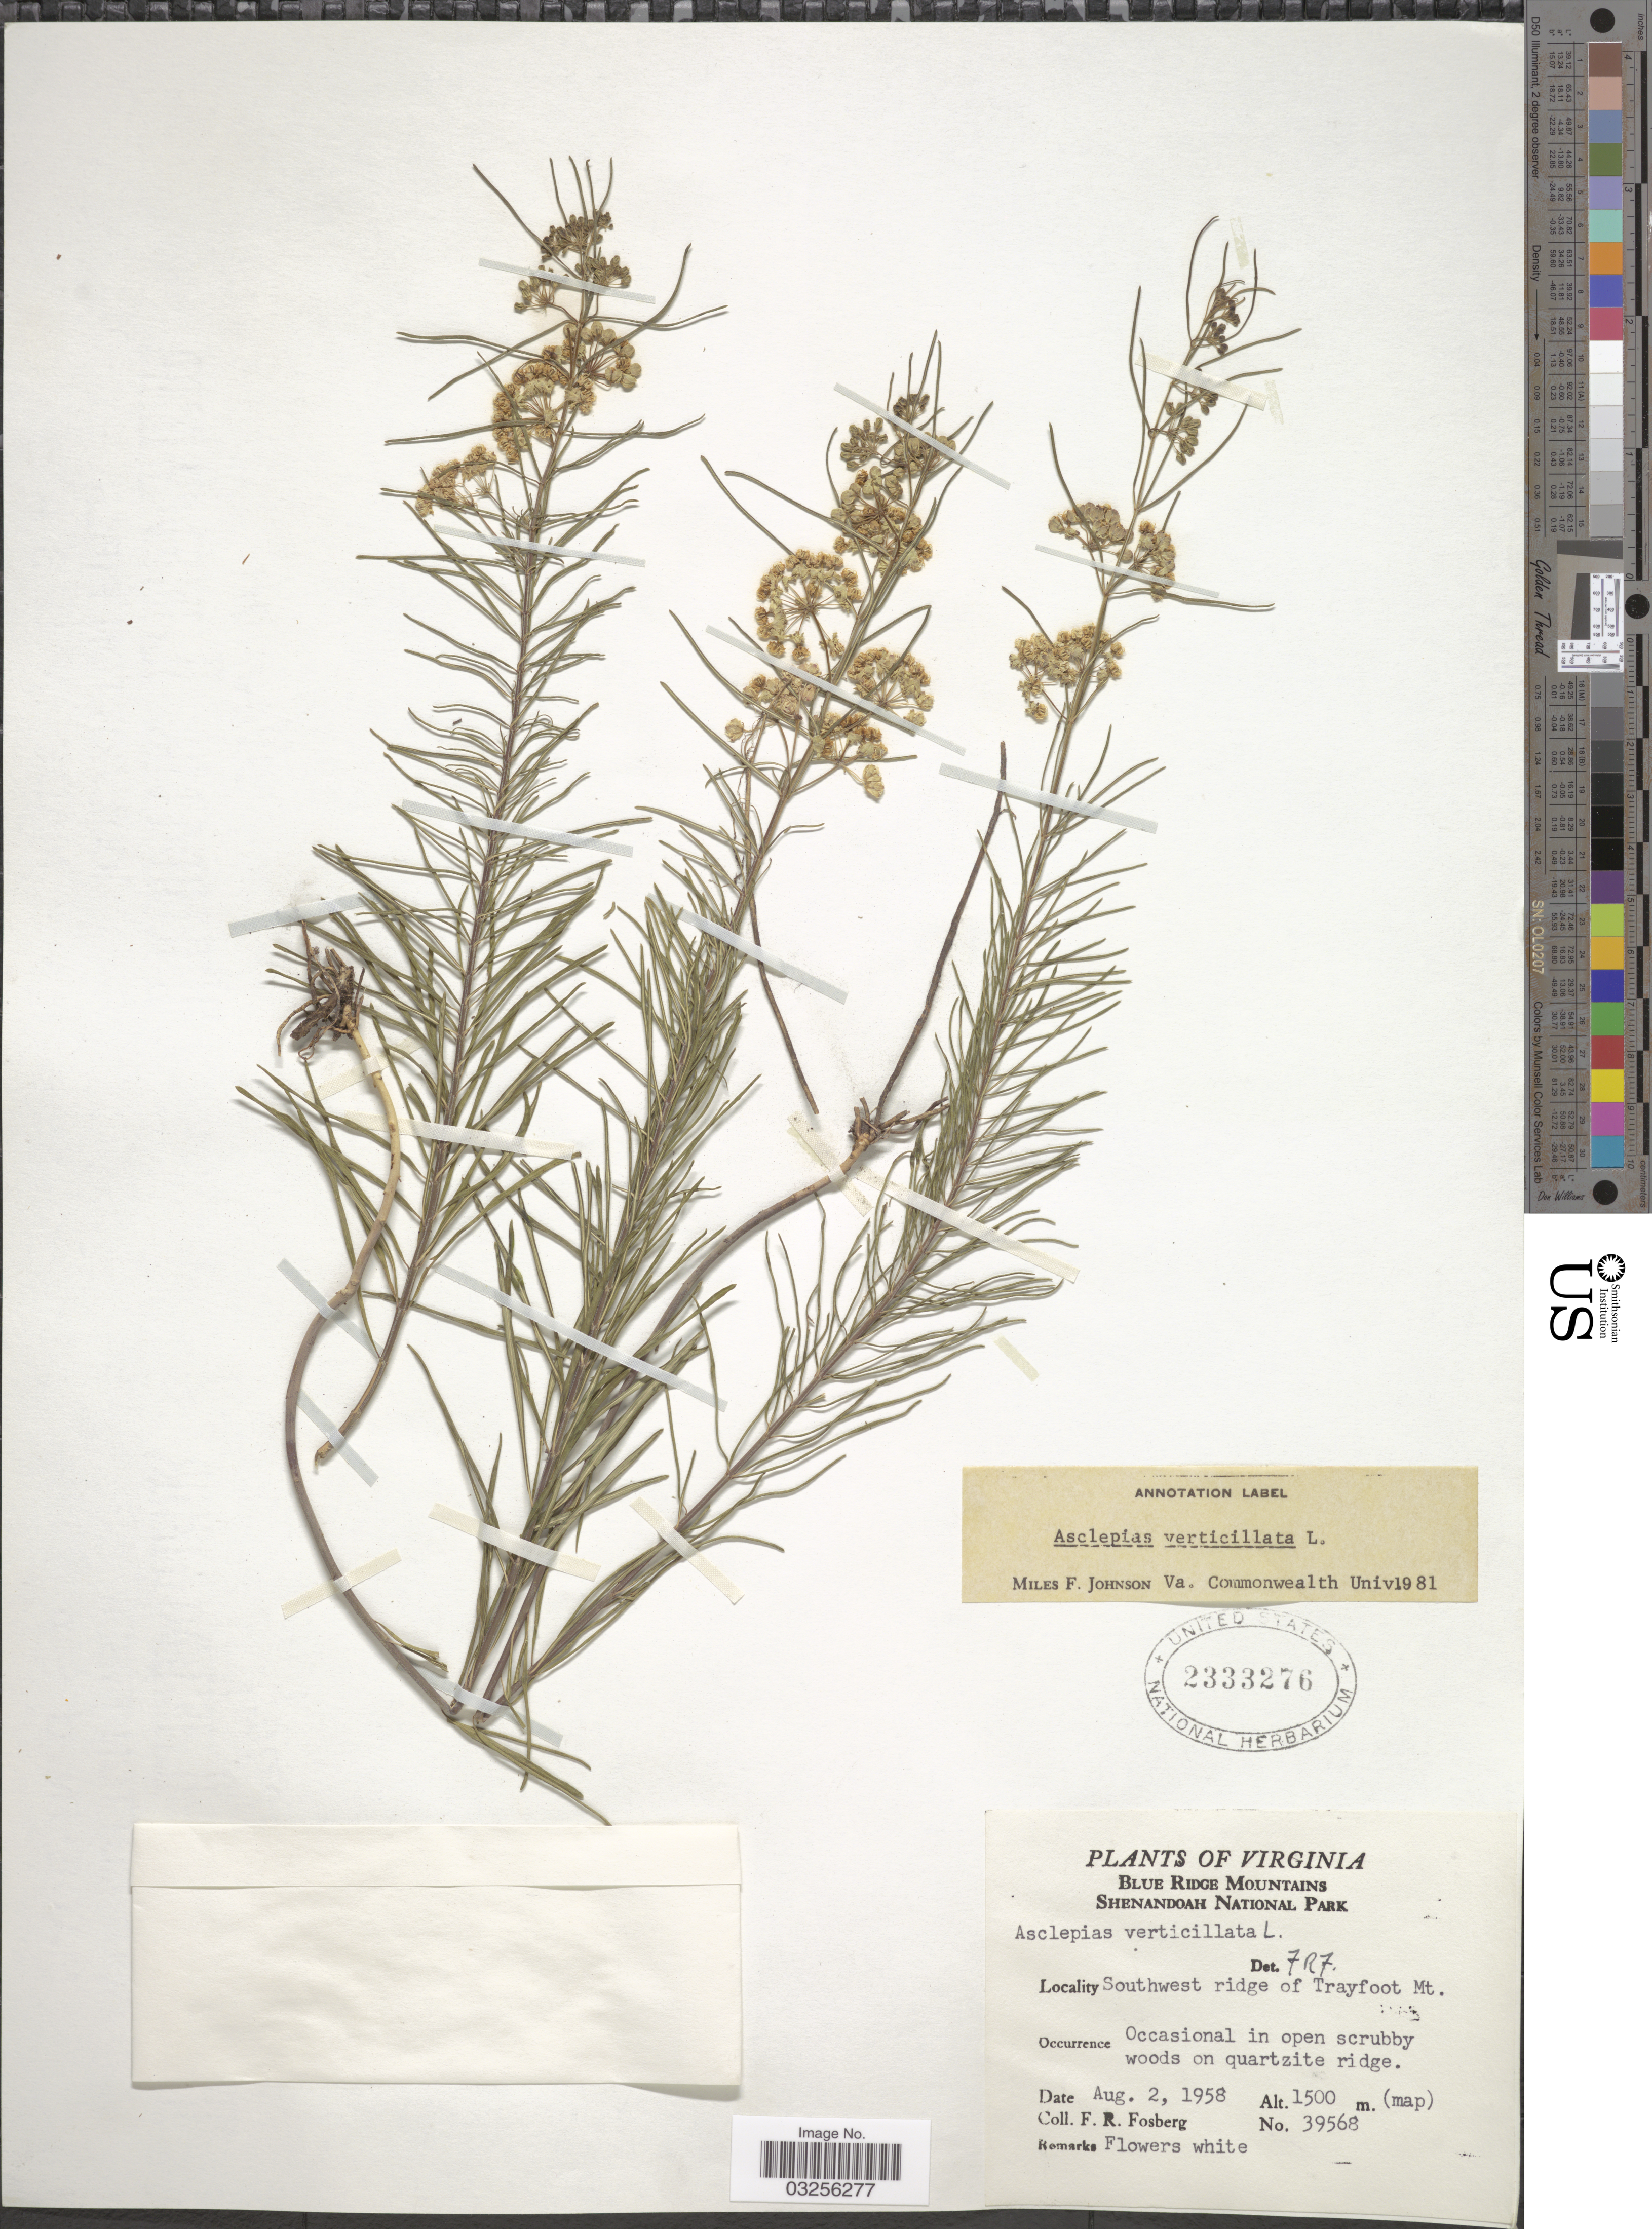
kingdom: Plantae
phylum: Tracheophyta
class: Magnoliopsida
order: Gentianales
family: Apocynaceae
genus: Asclepias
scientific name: Asclepias verticillata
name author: L.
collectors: F. R. Fosberg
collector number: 39568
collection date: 1958-08-02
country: United States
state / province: Virginia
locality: Blue Ridge Mountains. Shenandoah National Park. Southwest ridge of Trayfoot Mt.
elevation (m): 1500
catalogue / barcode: US 2333276